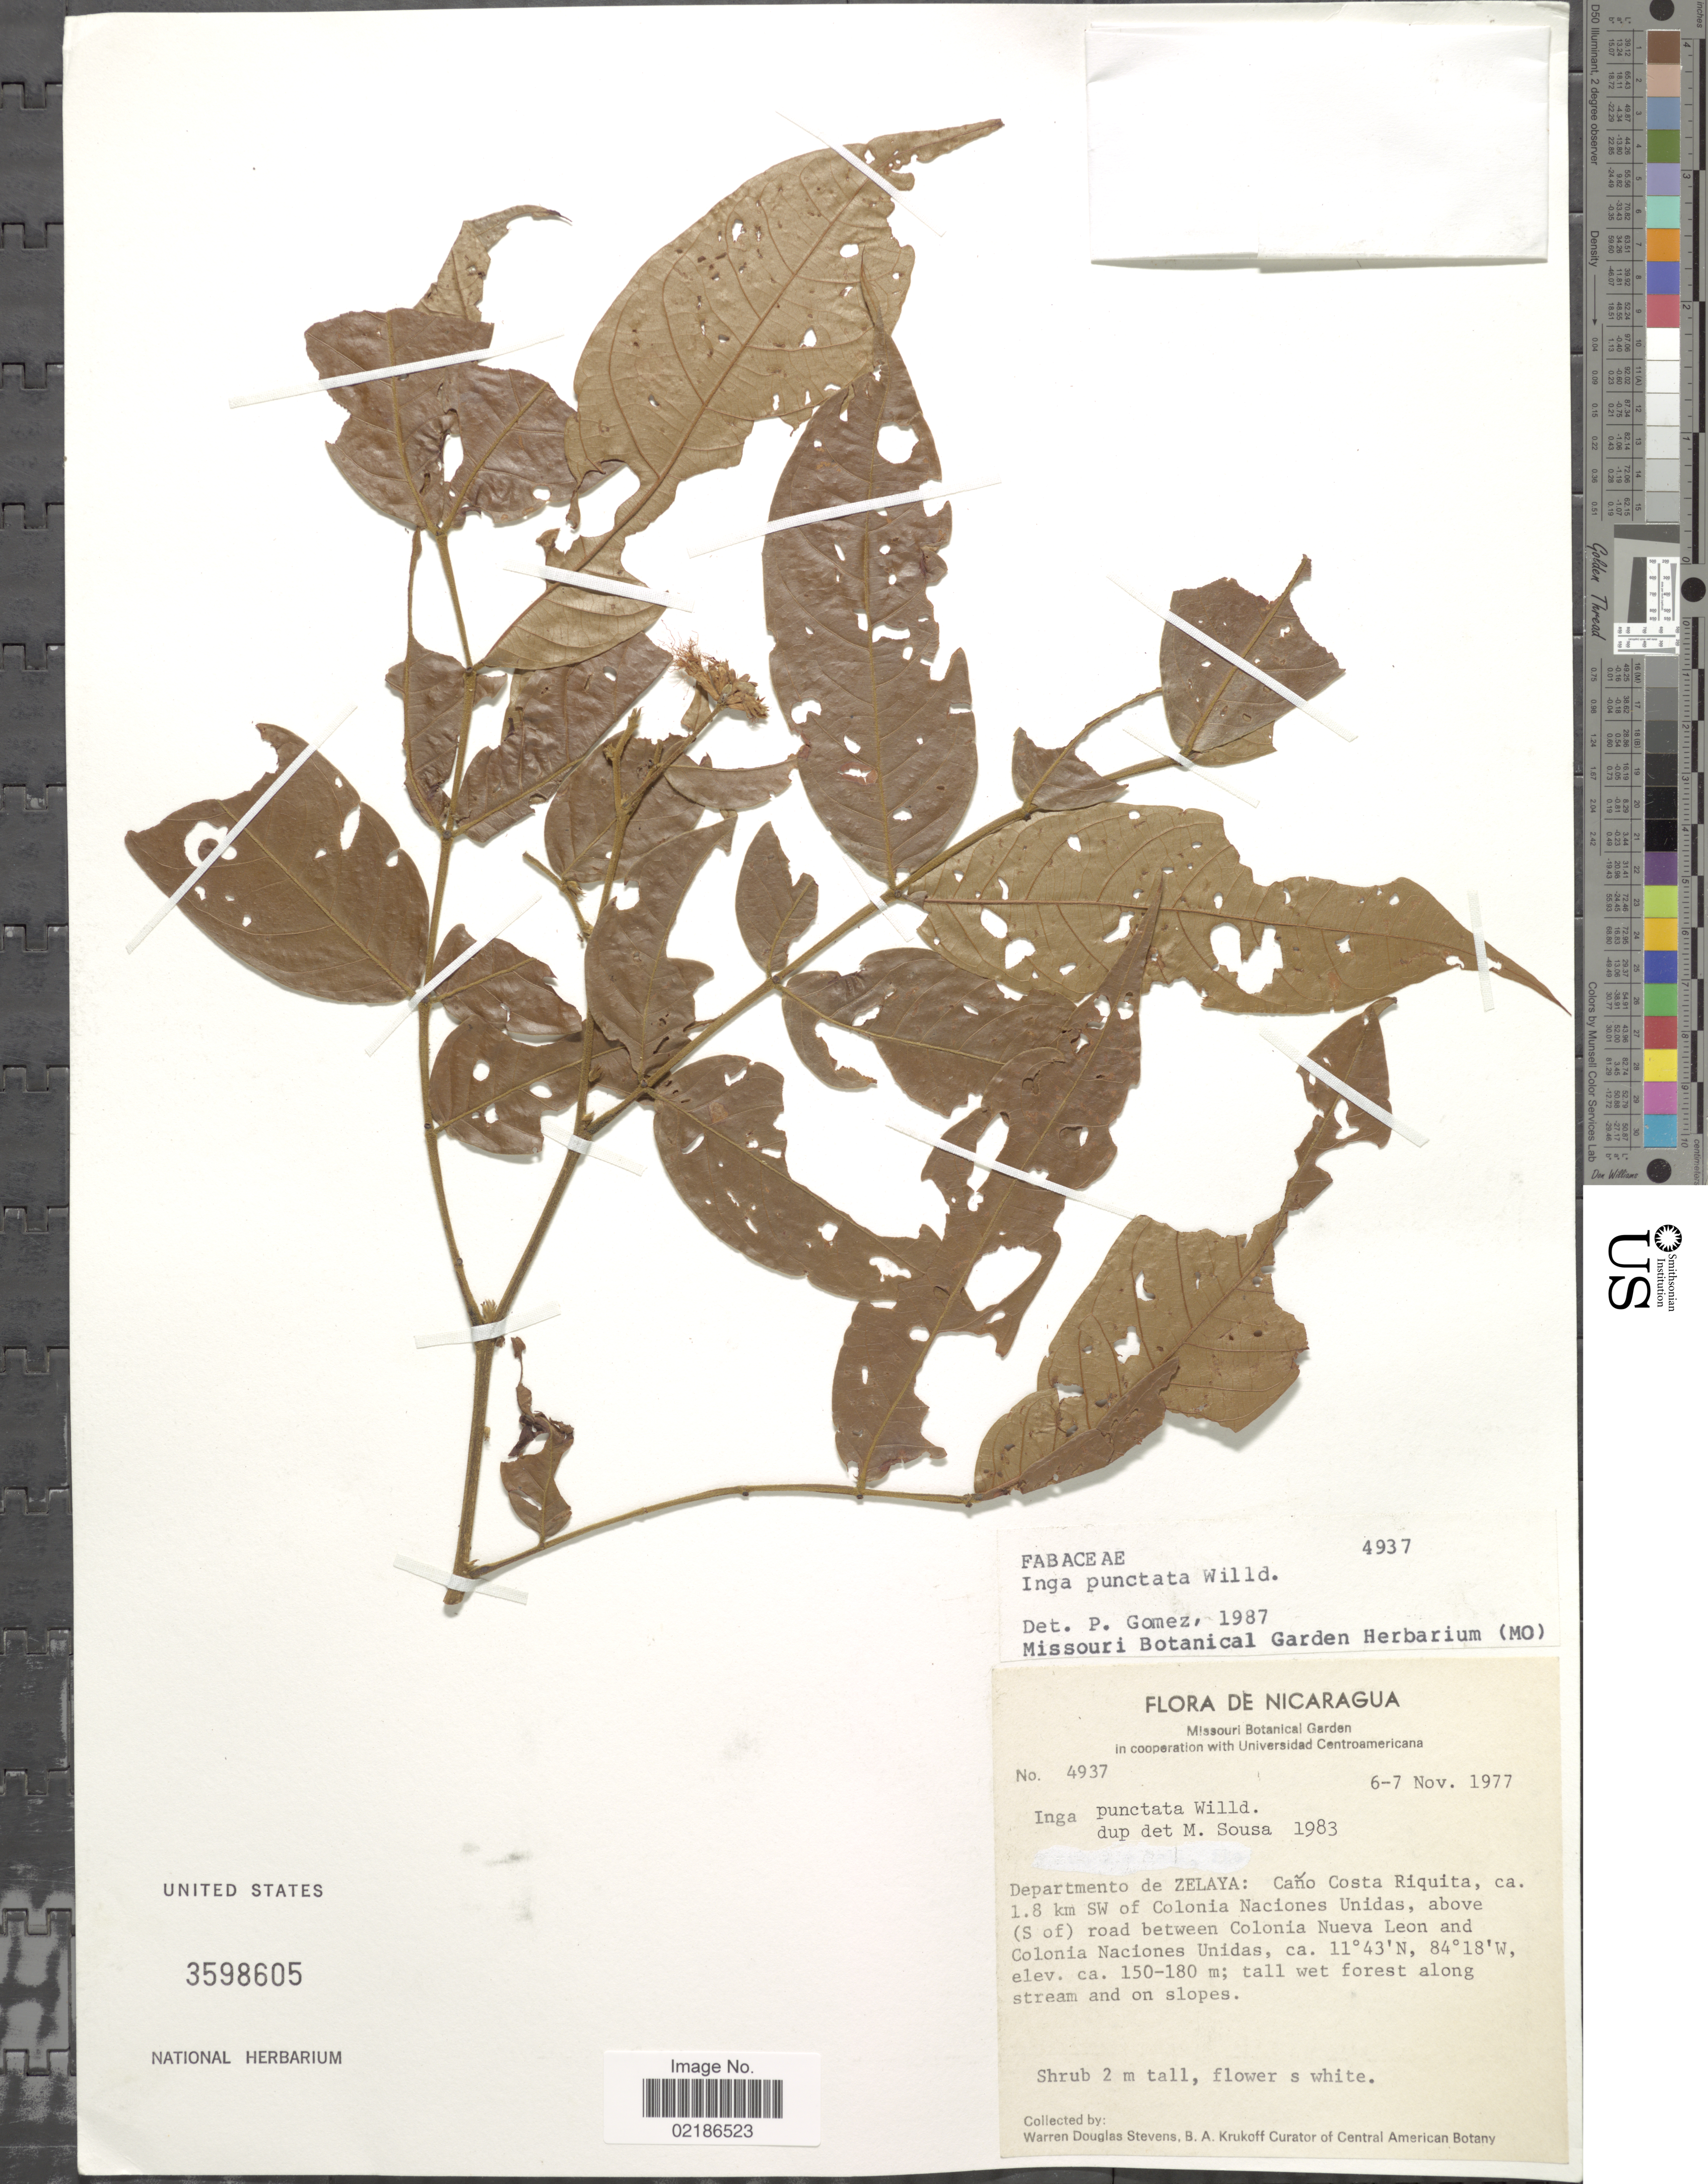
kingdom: Plantae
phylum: Tracheophyta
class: Magnoliopsida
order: Fabales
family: Fabaceae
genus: Inga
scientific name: Inga punctata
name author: Willd.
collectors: W. D. Stevens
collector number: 4937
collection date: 1977-11-06/1977-11-07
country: Nicaragua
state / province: Atlantico Norte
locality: Departamento de Zelaya, Cano Costa Riquita, ca 1.8 km SW of Colonia Naciones Unidas, above (S of) road between Colonia Nueva Leon and Colonia Naciones Unidas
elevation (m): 150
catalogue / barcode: US 3598605